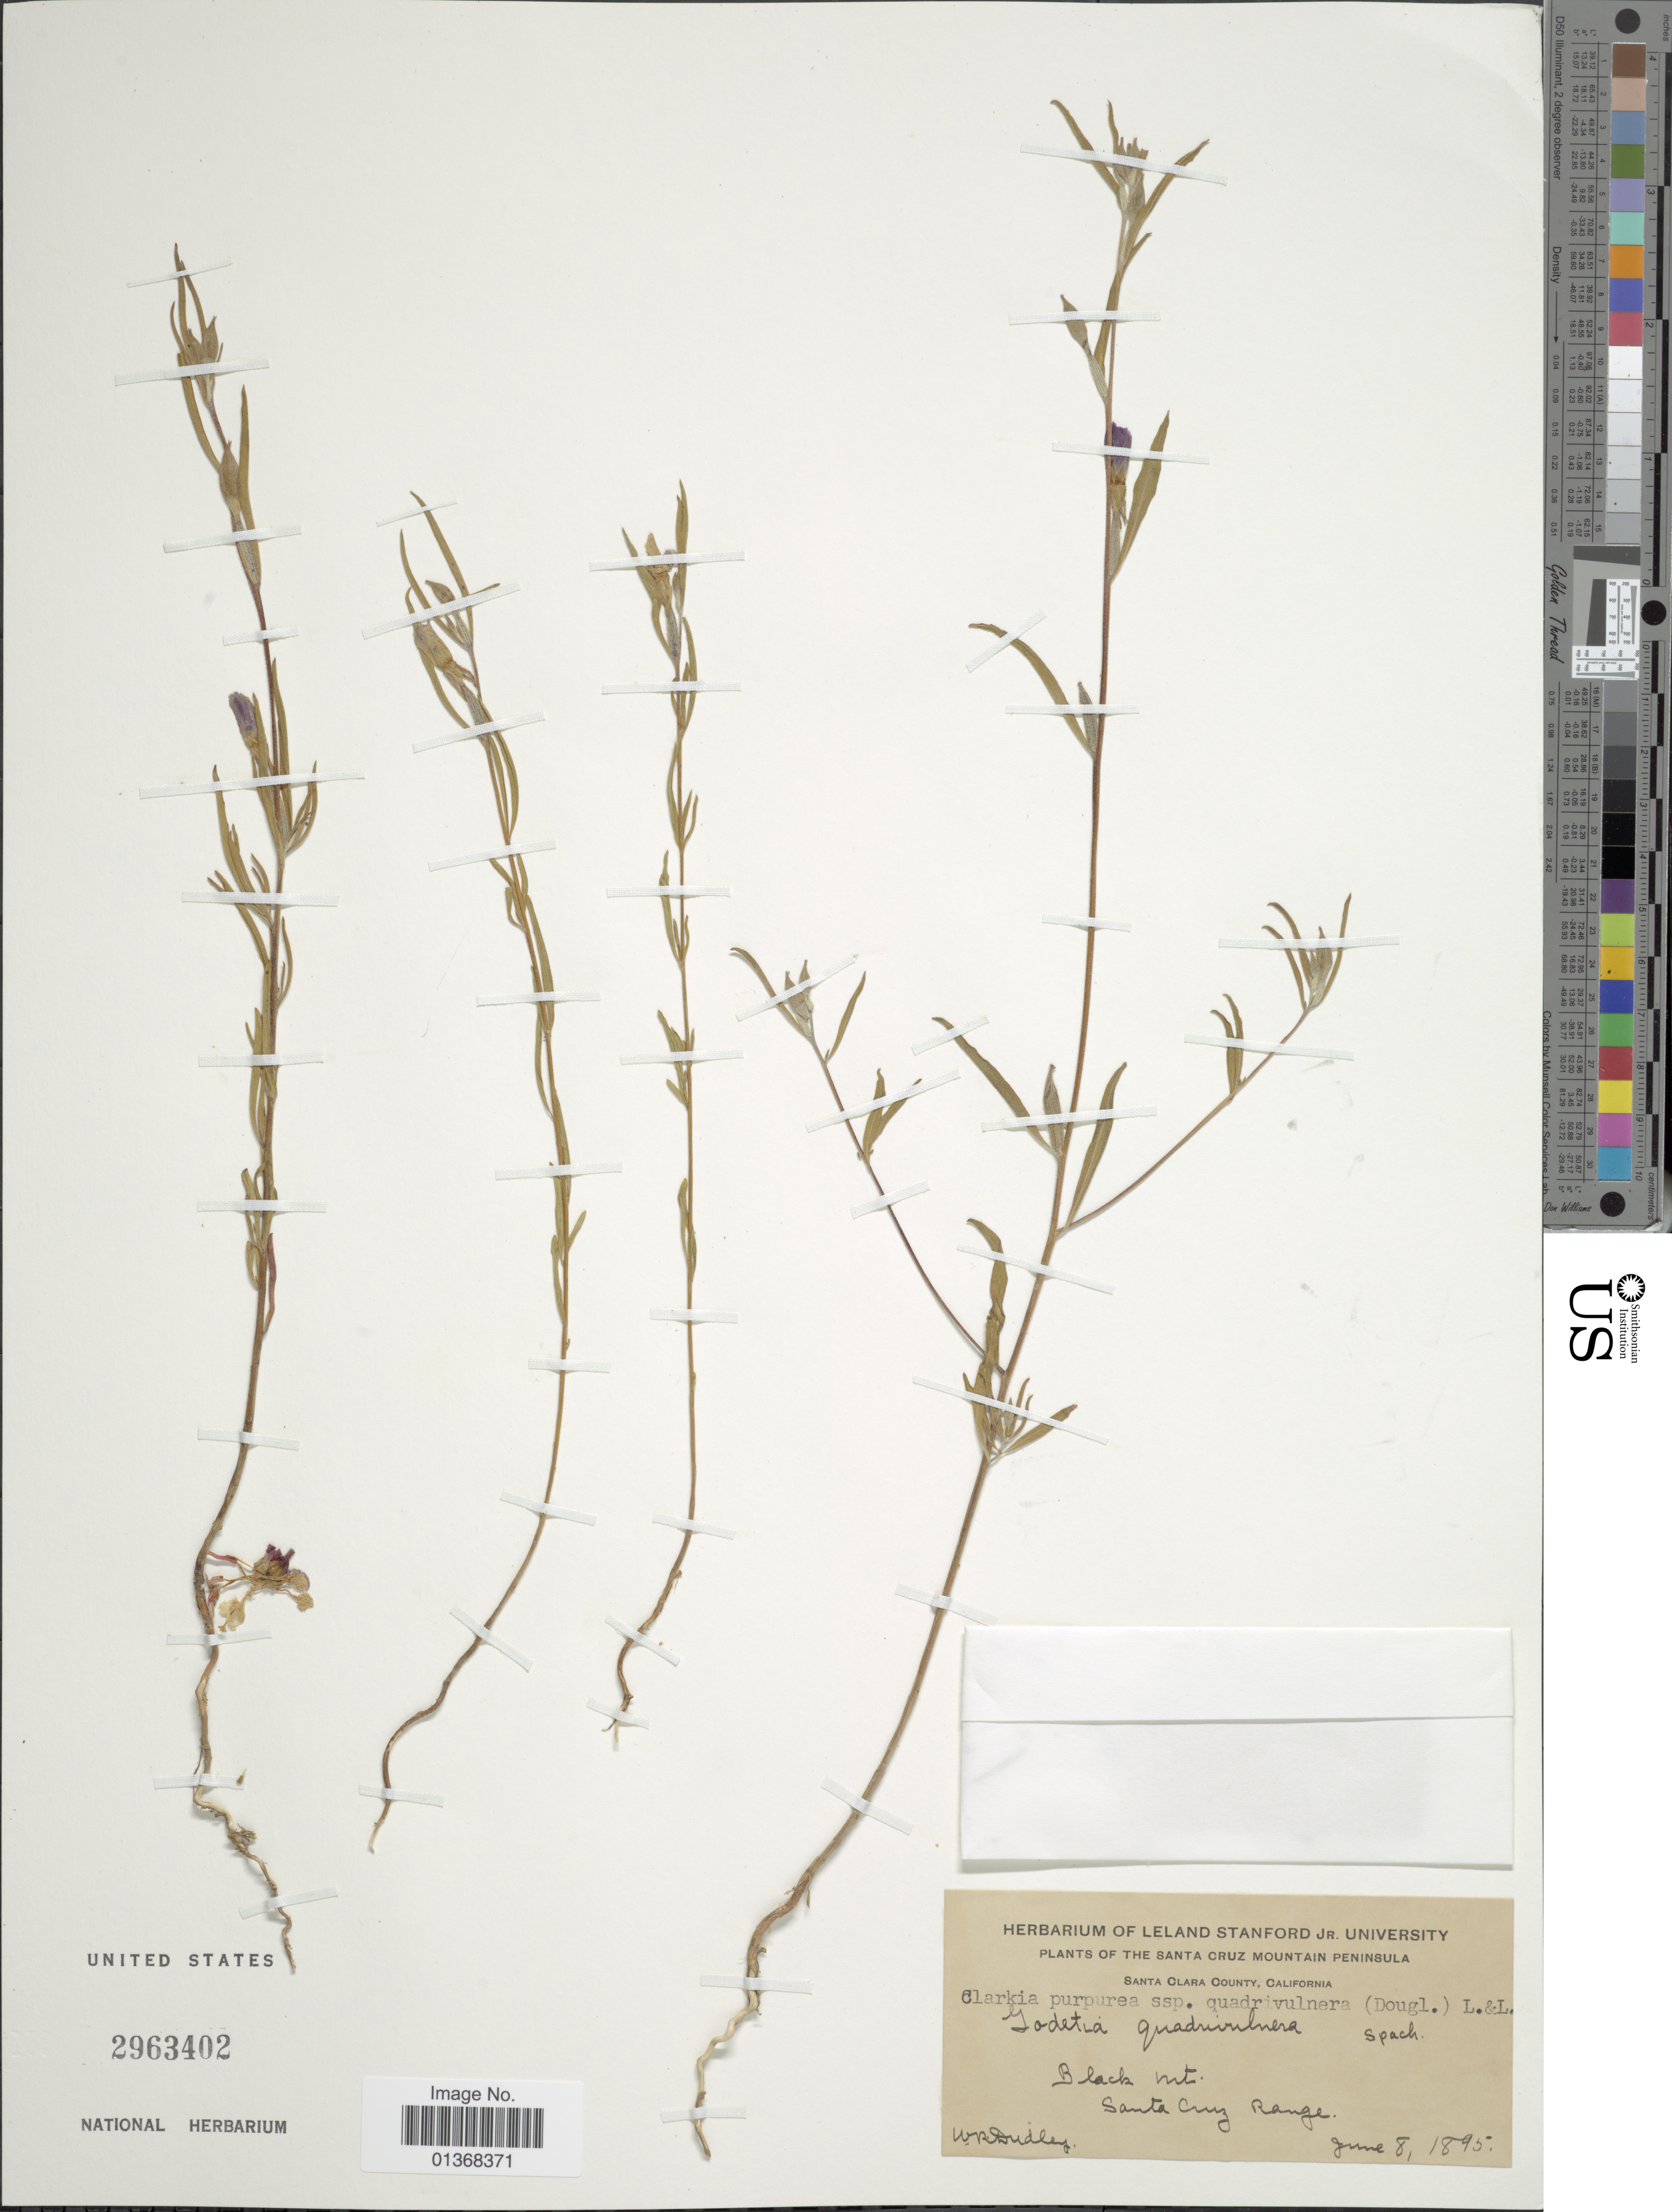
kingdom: Plantae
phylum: Tracheophyta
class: Magnoliopsida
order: Myrtales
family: Onagraceae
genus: Clarkia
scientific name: Clarkia purpurea subsp. quadrivulnera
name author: (Douglas) H.F. Lewis & M.R. Lewis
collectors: W. Dudley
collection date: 1895-06-08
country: United States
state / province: California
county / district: Santa Clara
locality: Santa Cruz Mountain Peninsula, Santa Clara County, Black Mt., Santa Cruz Range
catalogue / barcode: US 2963402